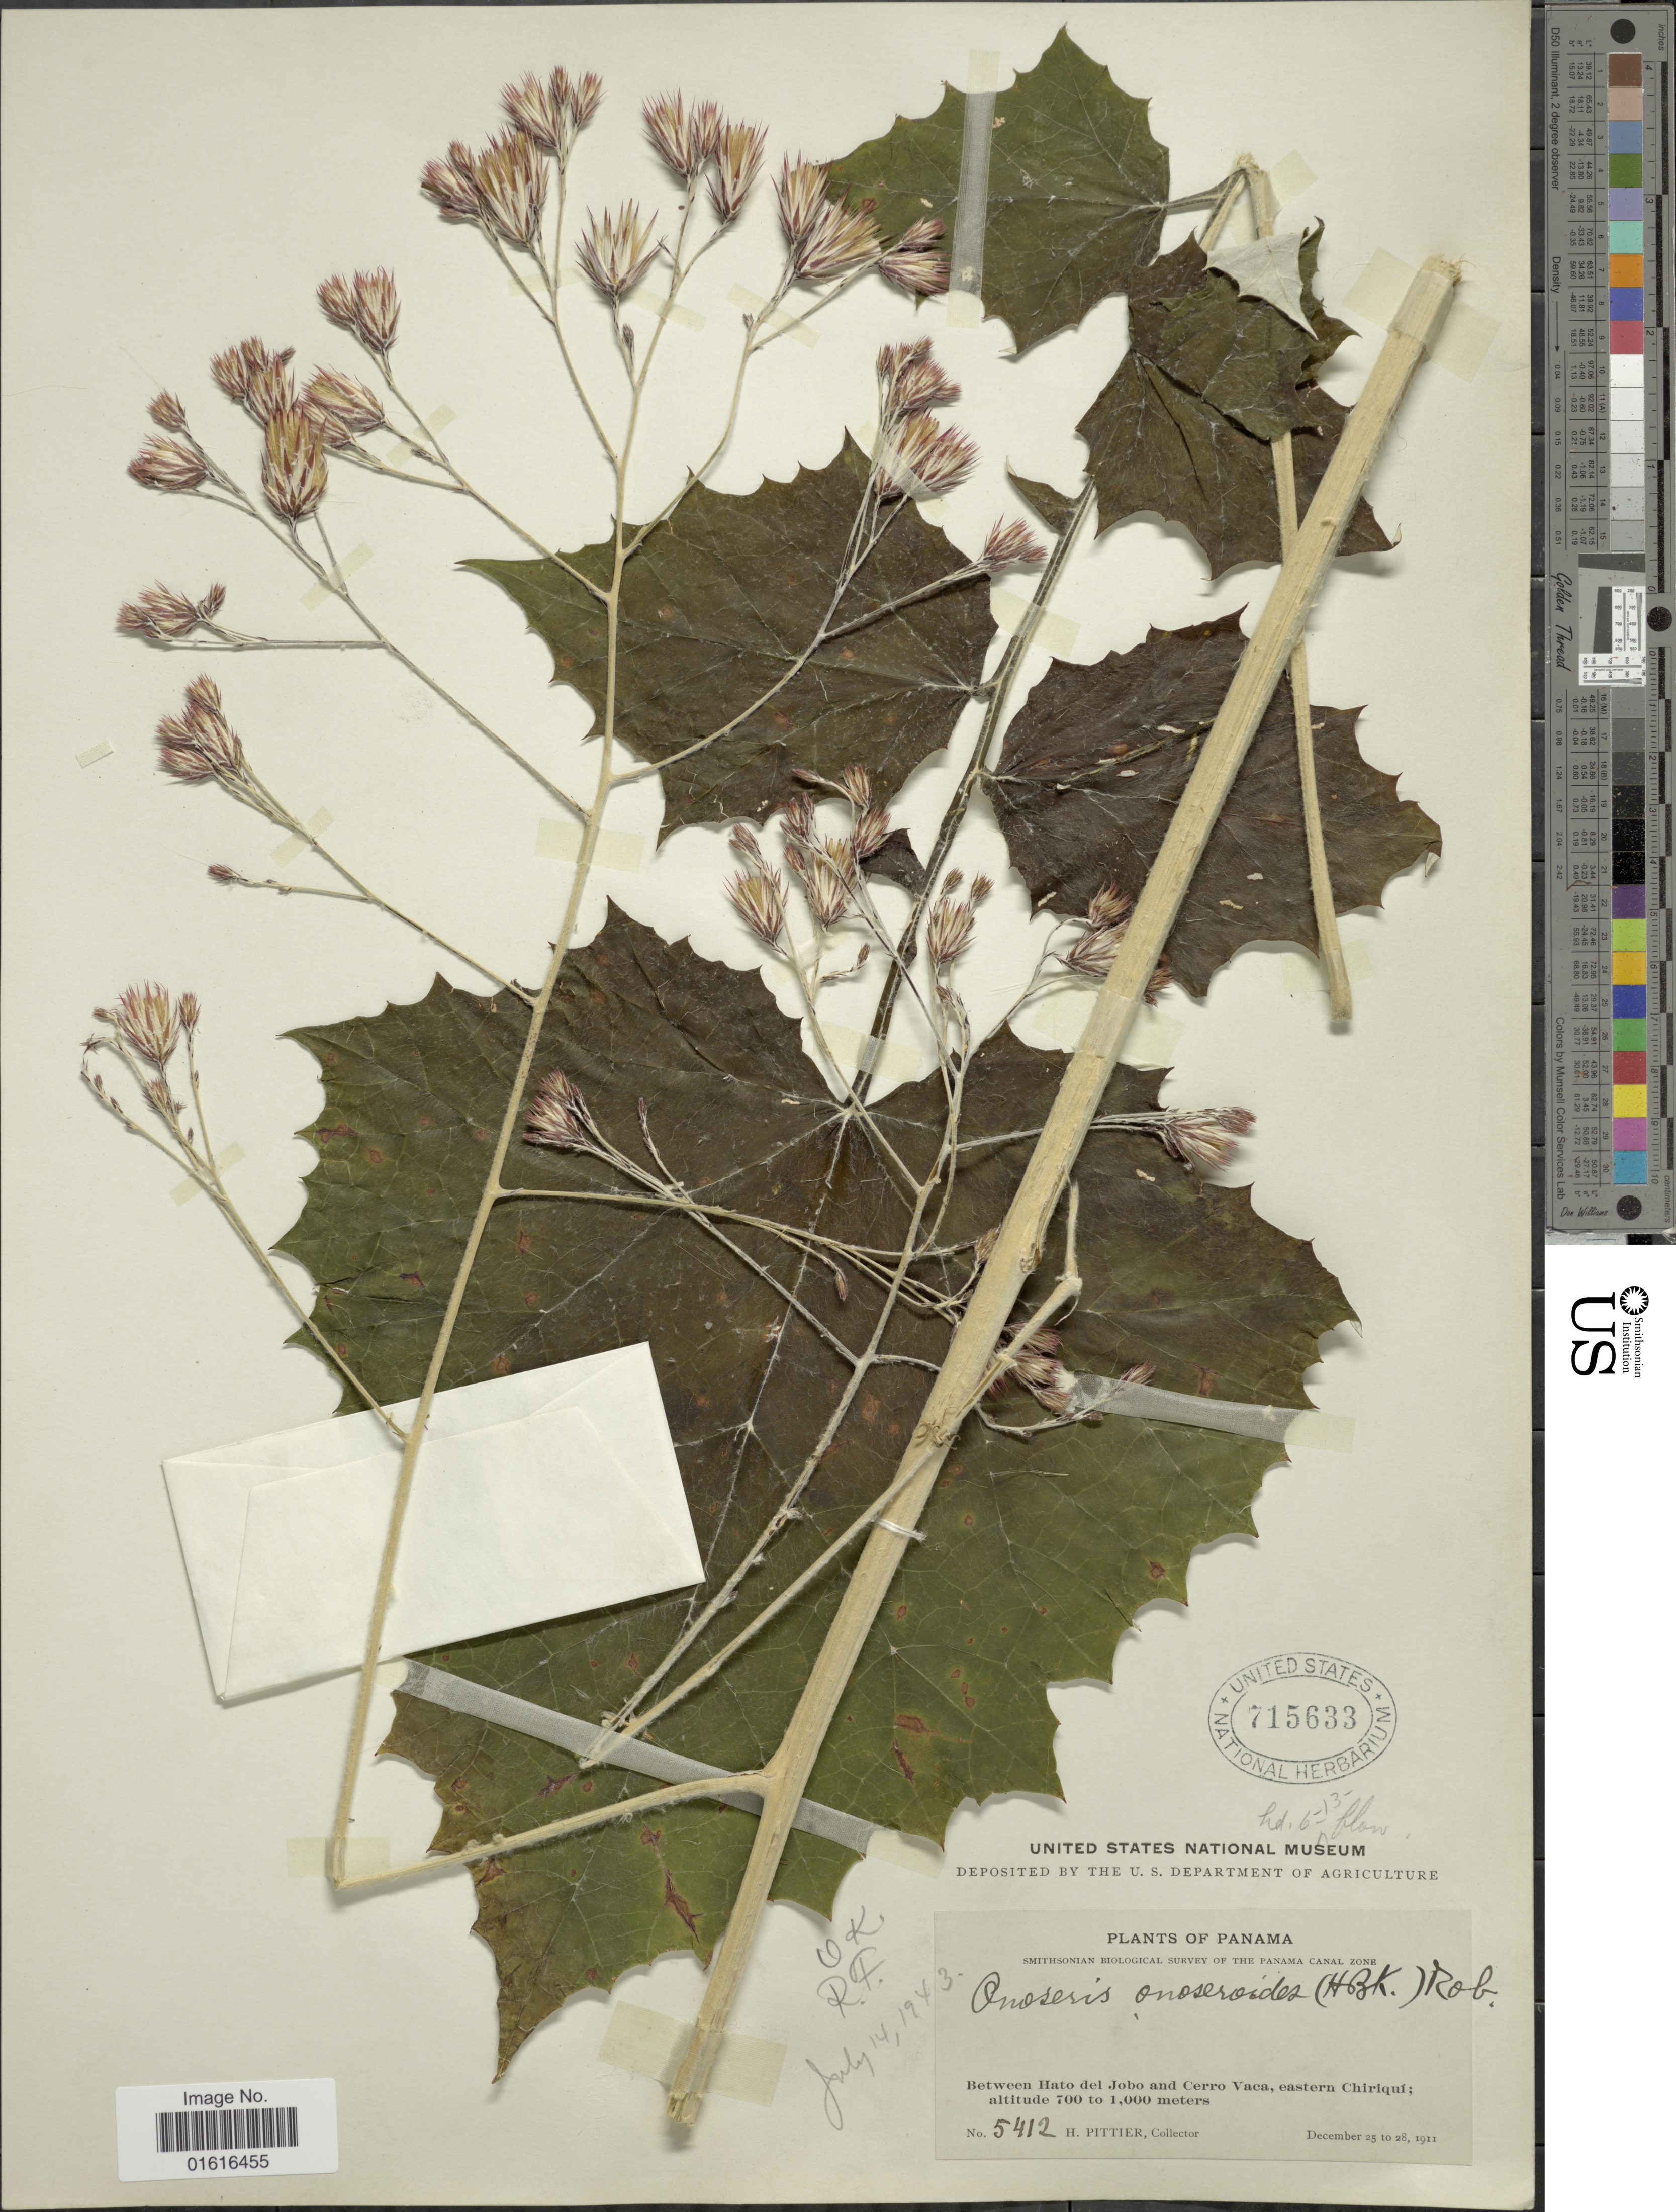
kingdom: Plantae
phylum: Tracheophyta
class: Magnoliopsida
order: Asterales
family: Asteraceae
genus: Onoseris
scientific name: Onoseris onoseroides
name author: (Kunth) B.L. Rob.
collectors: H. F. Pittier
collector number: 5412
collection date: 1911-12-25/1911-12-28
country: Panama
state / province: Chiriqui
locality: Between Hato del Jobo and Cerro Vaca, eastern Chiriqui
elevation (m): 700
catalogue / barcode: US 715633